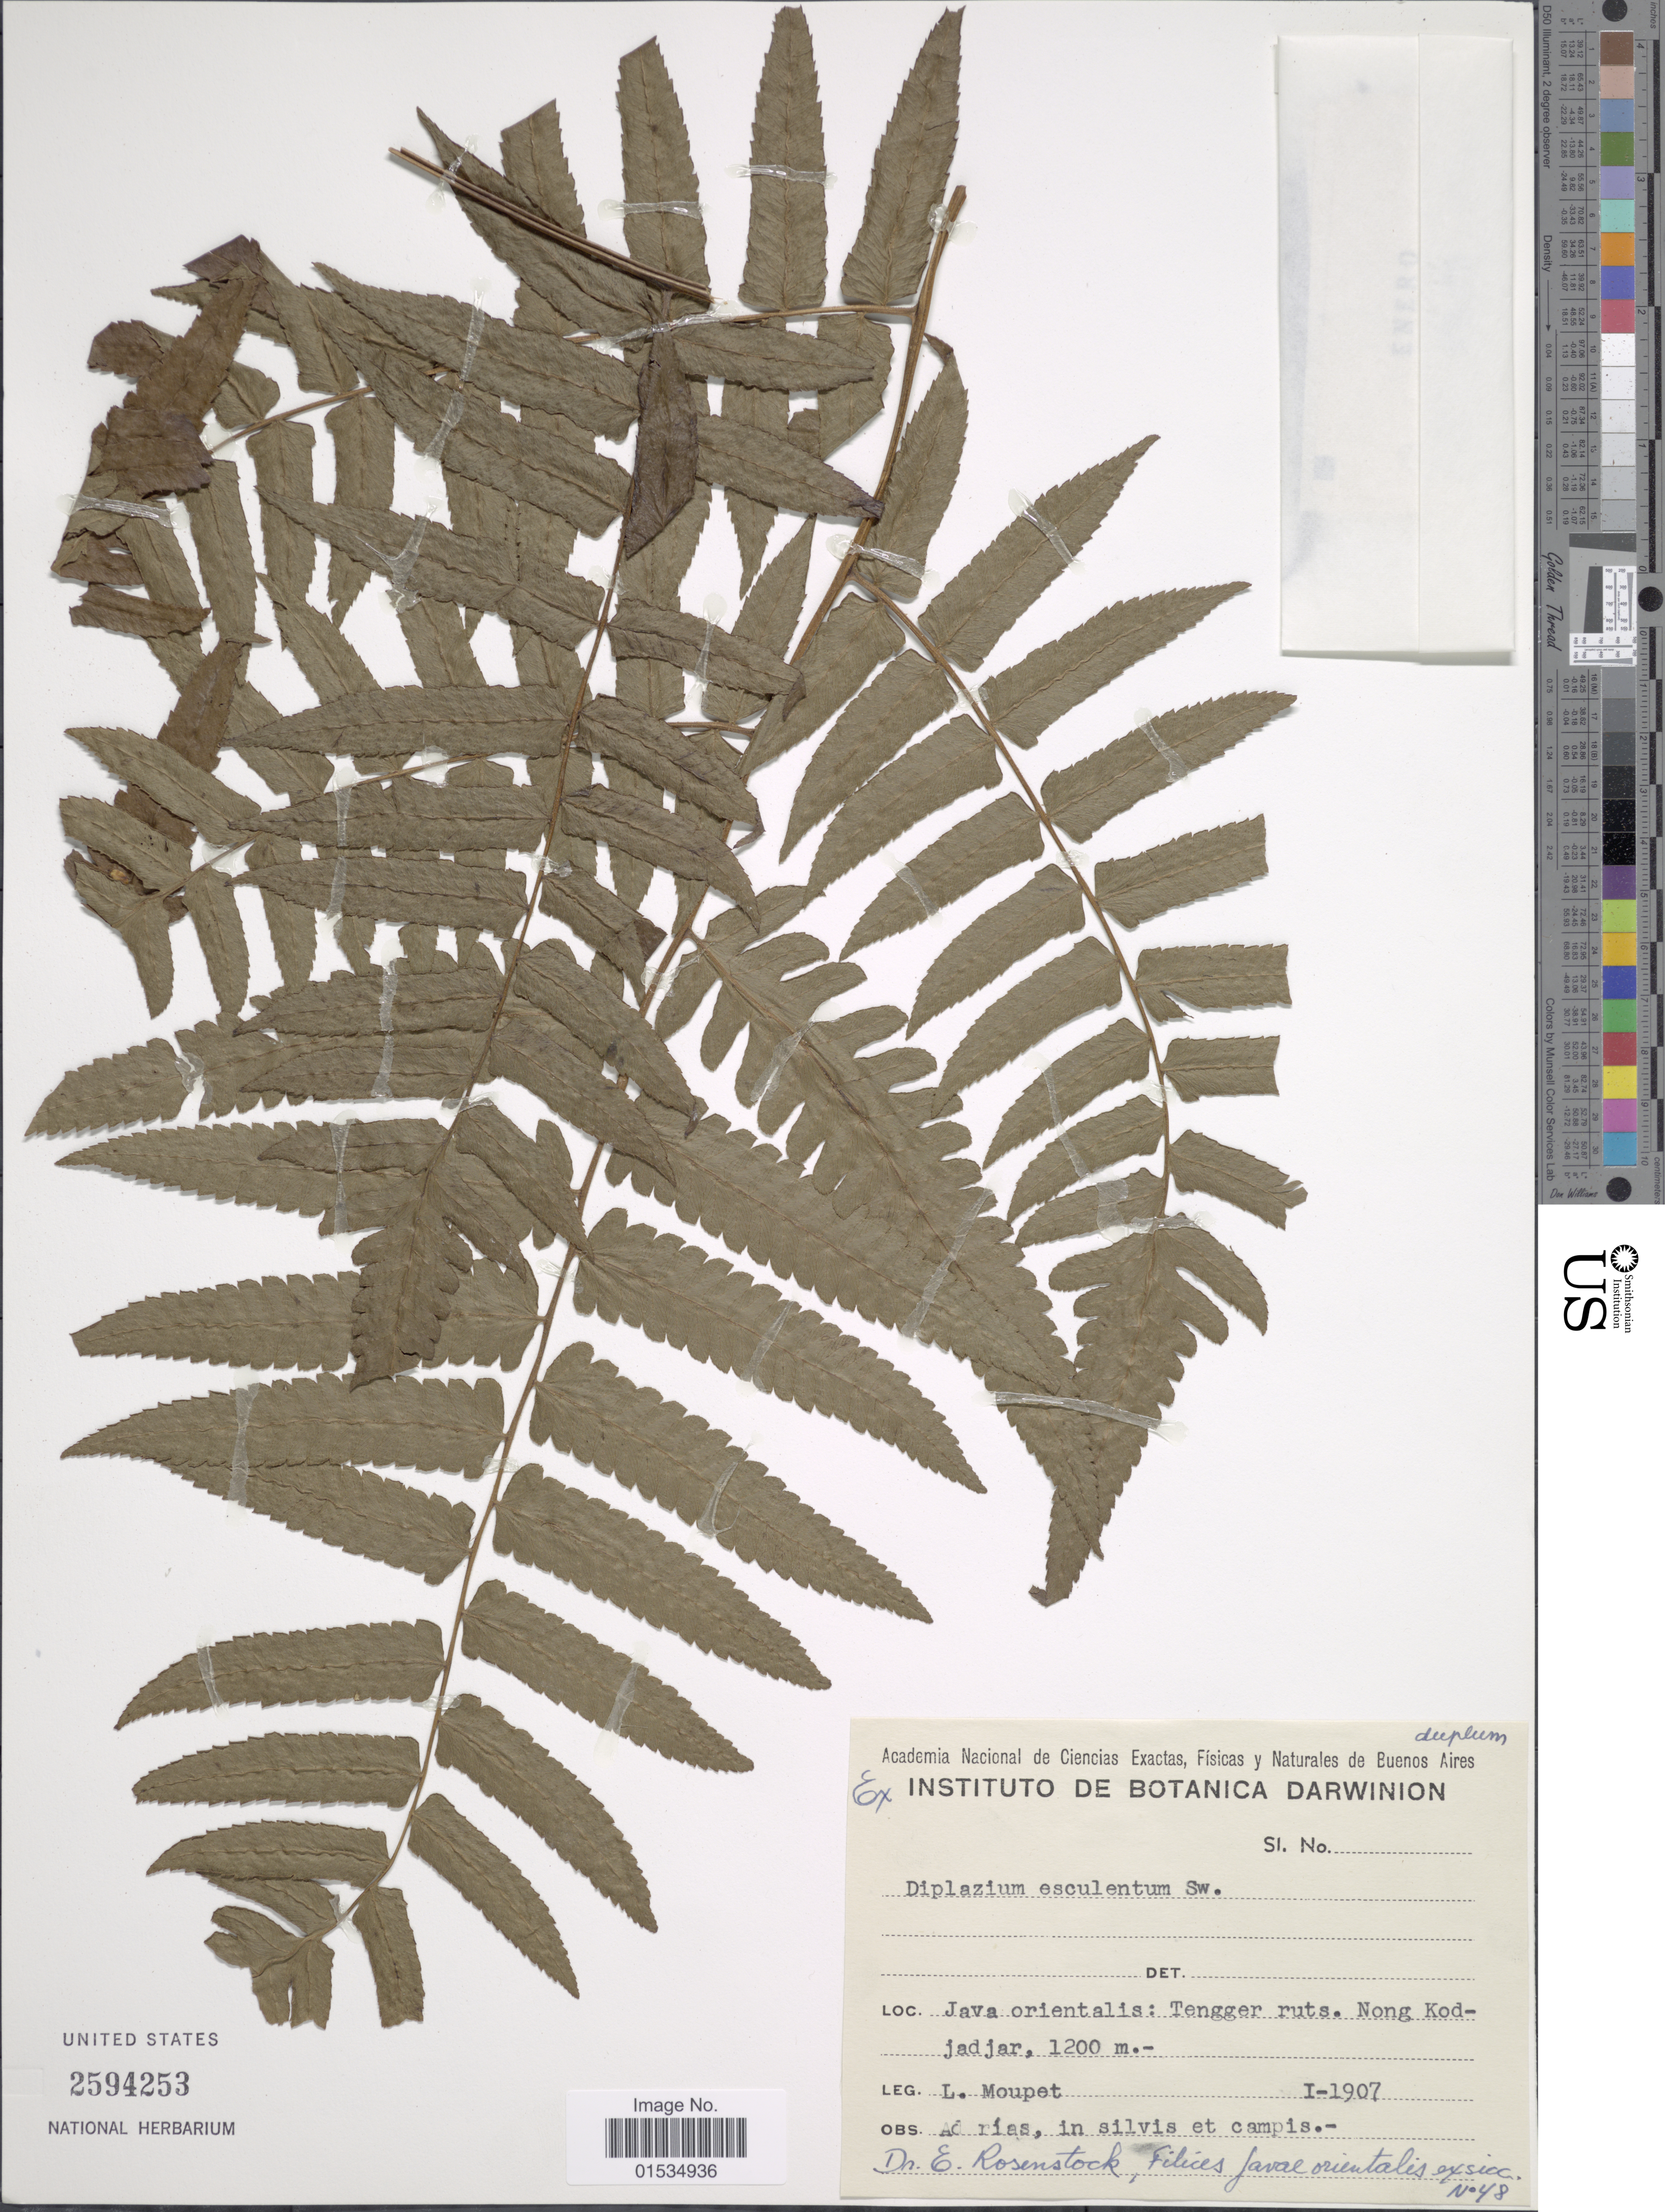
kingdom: Plantae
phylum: Tracheophyta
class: Polypodiopsida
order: Polypodiales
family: Athyriaceae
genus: Diplazium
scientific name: Diplazium esculentum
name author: (Retz.) Sw.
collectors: Mousset, --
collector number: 48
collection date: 1907-01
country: Indonesia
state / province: Java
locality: Tenggar ruts, Nong Kod jadjar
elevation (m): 1200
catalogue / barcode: US 2494253